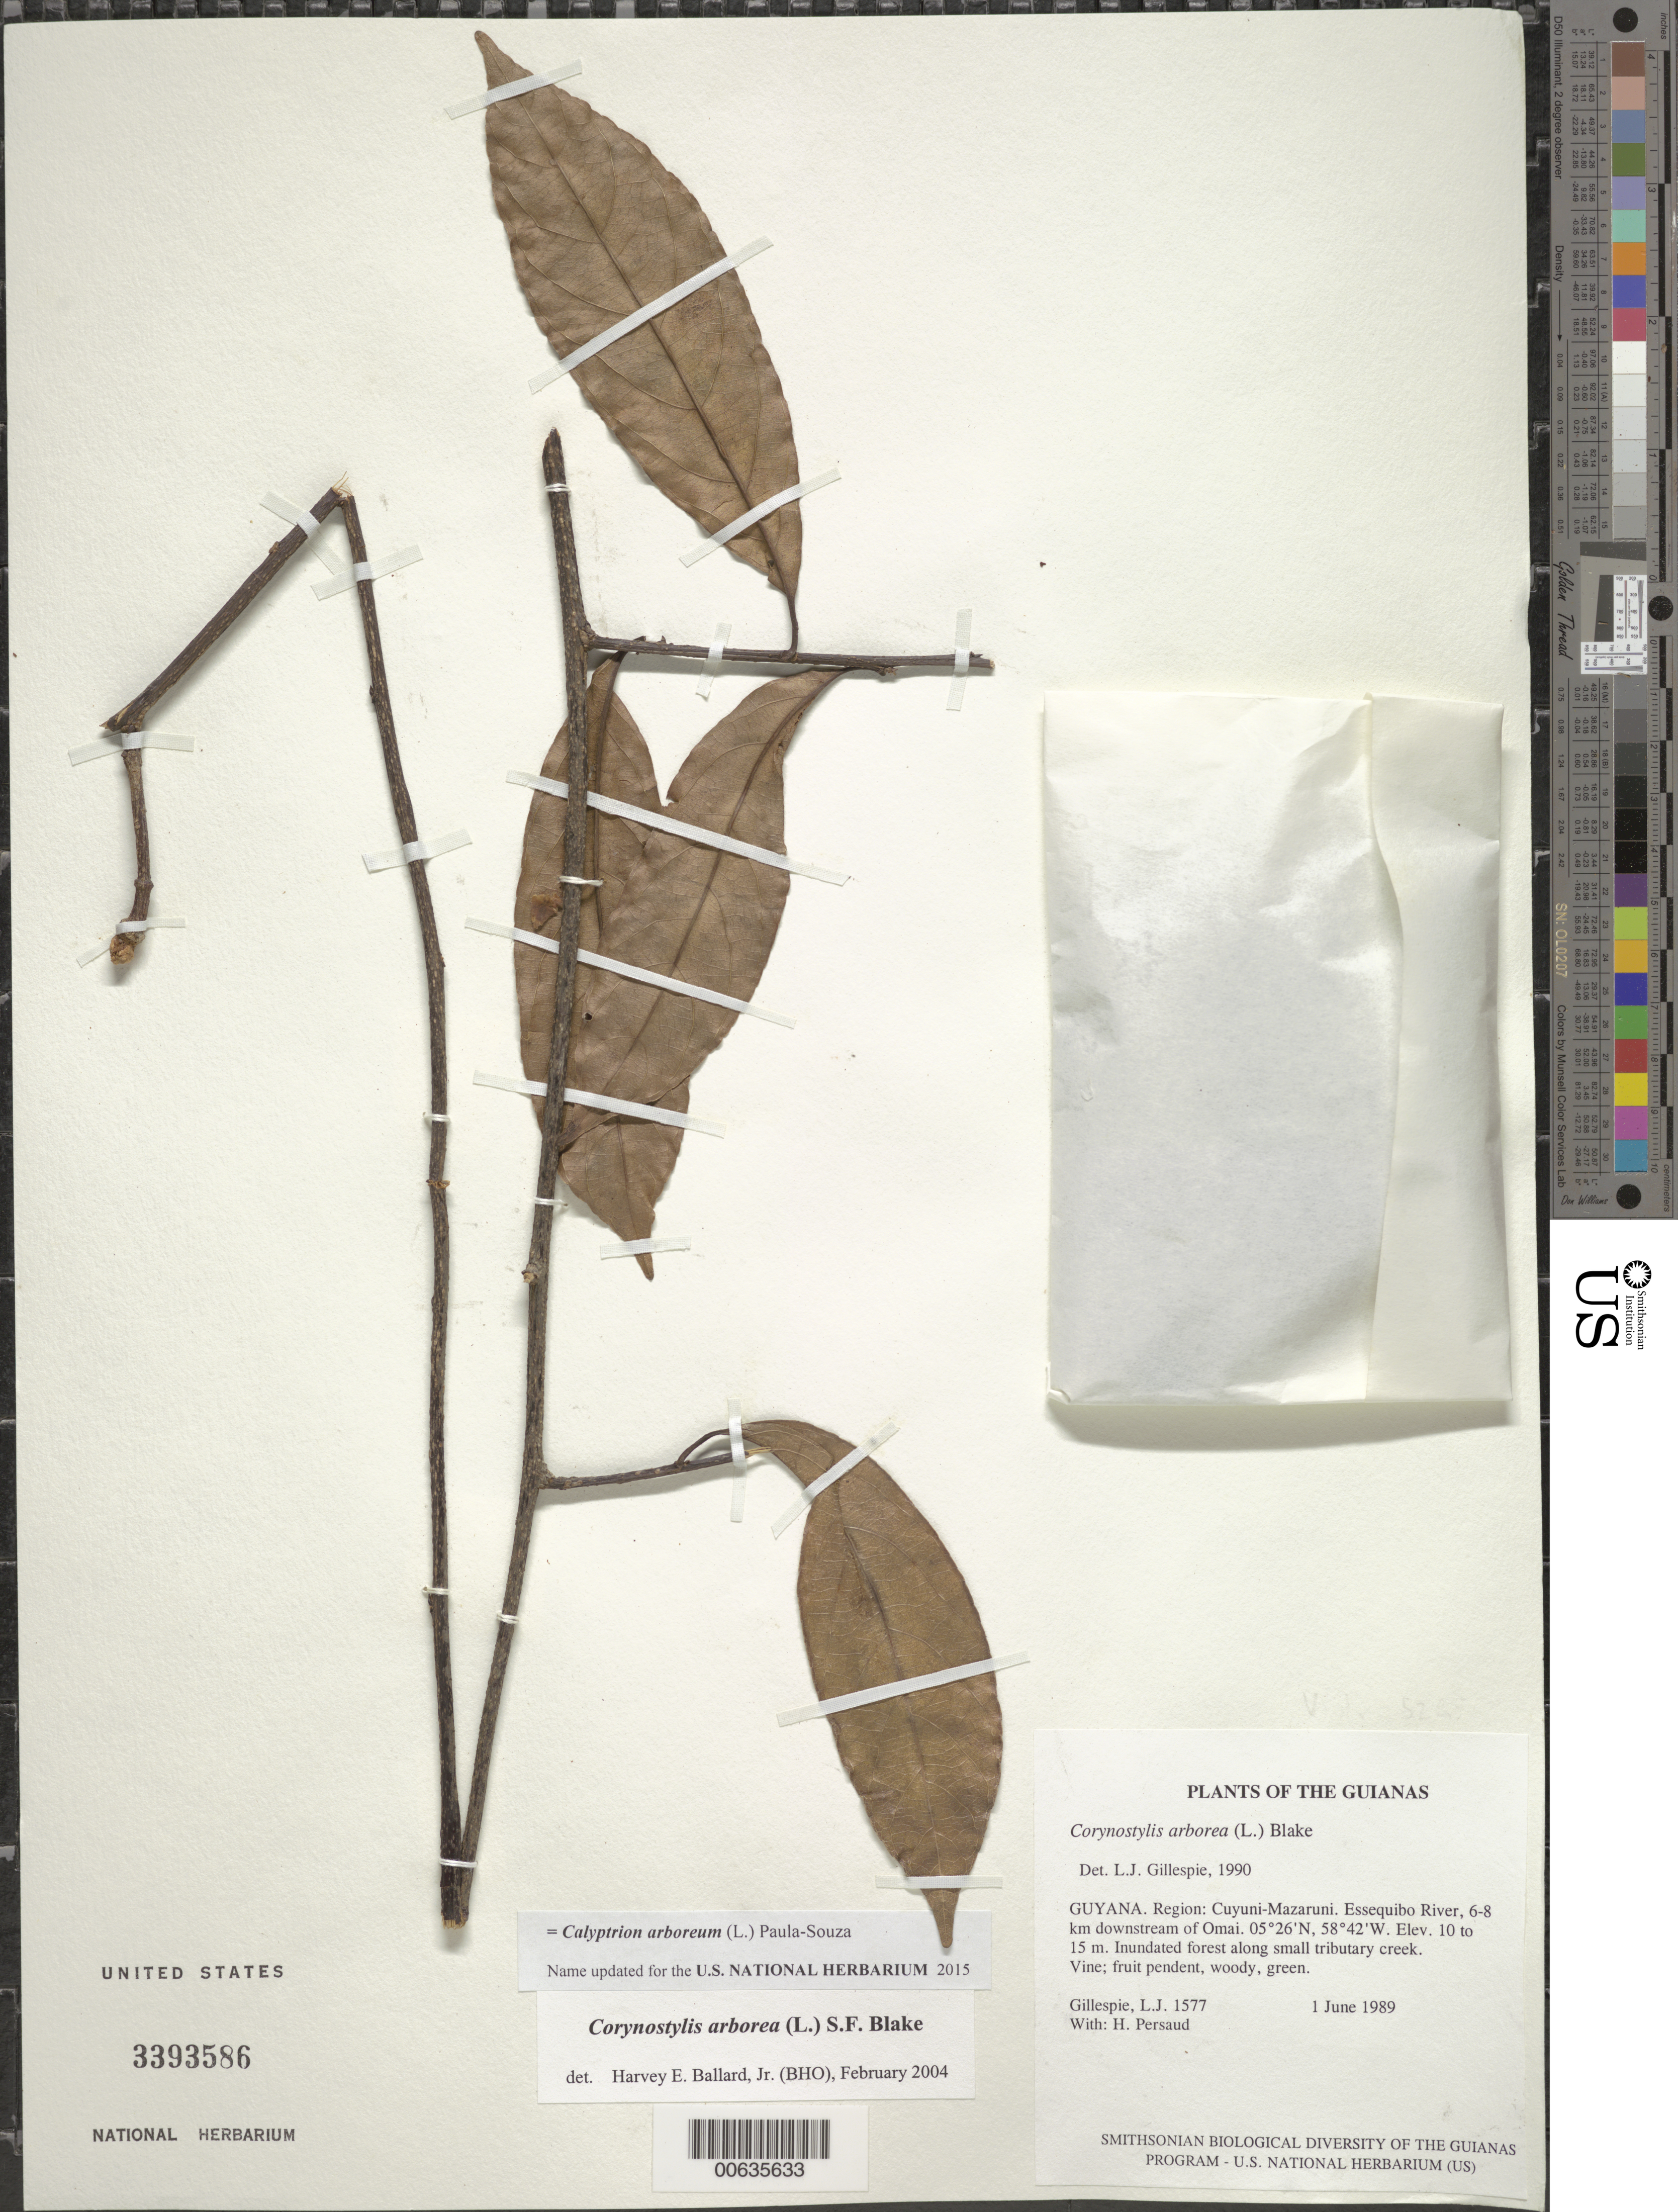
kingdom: Plantae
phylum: Tracheophyta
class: Magnoliopsida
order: Malpighiales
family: Violaceae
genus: Calyptrion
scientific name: Calyptrion arboreum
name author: (L.) Paula-Souza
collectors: L. J. Gillespie & H. Persaud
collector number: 1577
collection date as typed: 1 June 1989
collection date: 1989-06-01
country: Guyana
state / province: Cuyuni-Mazaruni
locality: Essequibo River, 6-8 km downstream of Omai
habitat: Inundated forest along small tributary creek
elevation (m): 10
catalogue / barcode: US 3393586